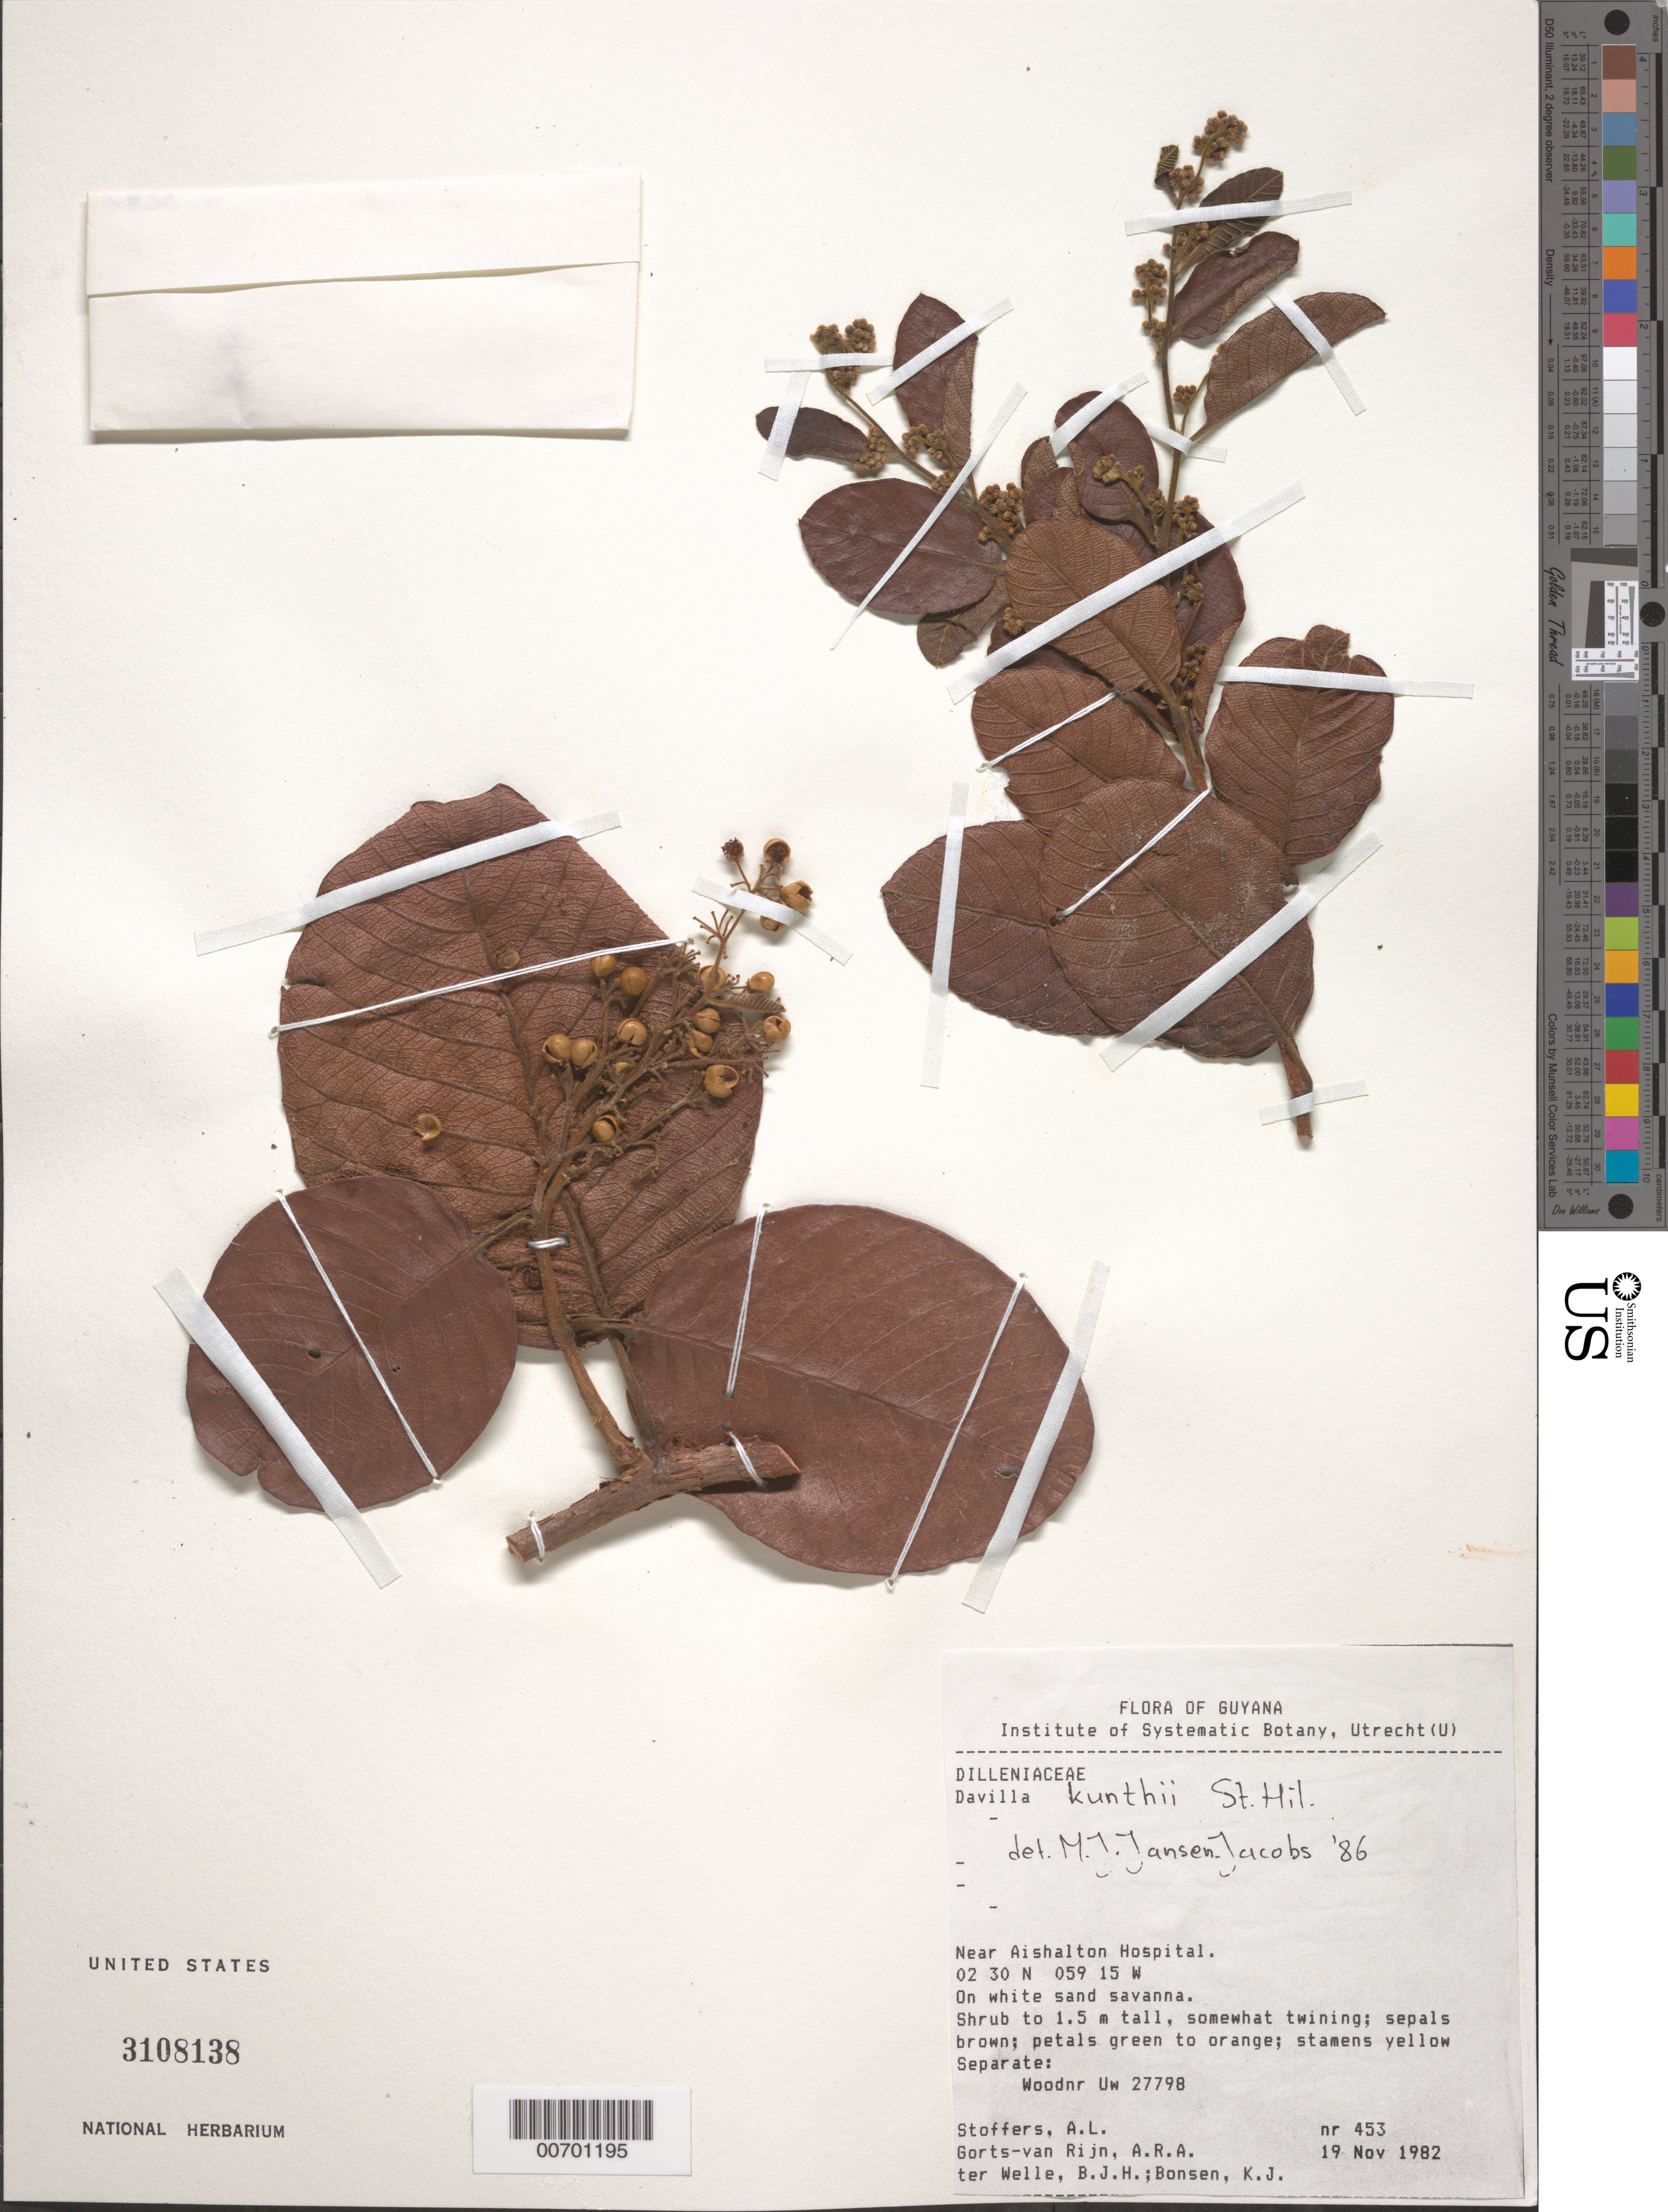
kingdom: Plantae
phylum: Tracheophyta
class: Magnoliopsida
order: Dilleniales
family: Dilleniaceae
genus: Davilla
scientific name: Davilla kunthii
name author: A. St.-Hil.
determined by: Jansen-Jacobs, M. J., (U), Nationaal Herbarium Nederland, Utrecht University branch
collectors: A. Stoffers, A. .R. A. Görts-van Rijn, B. Welle & K. Bonsen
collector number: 453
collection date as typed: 19-Nov-82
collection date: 1982-11-19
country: Guyana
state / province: U. Takutu-U. Essequibo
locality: Aishalton Hospital, vic.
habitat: White sand savanna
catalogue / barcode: US 3108138